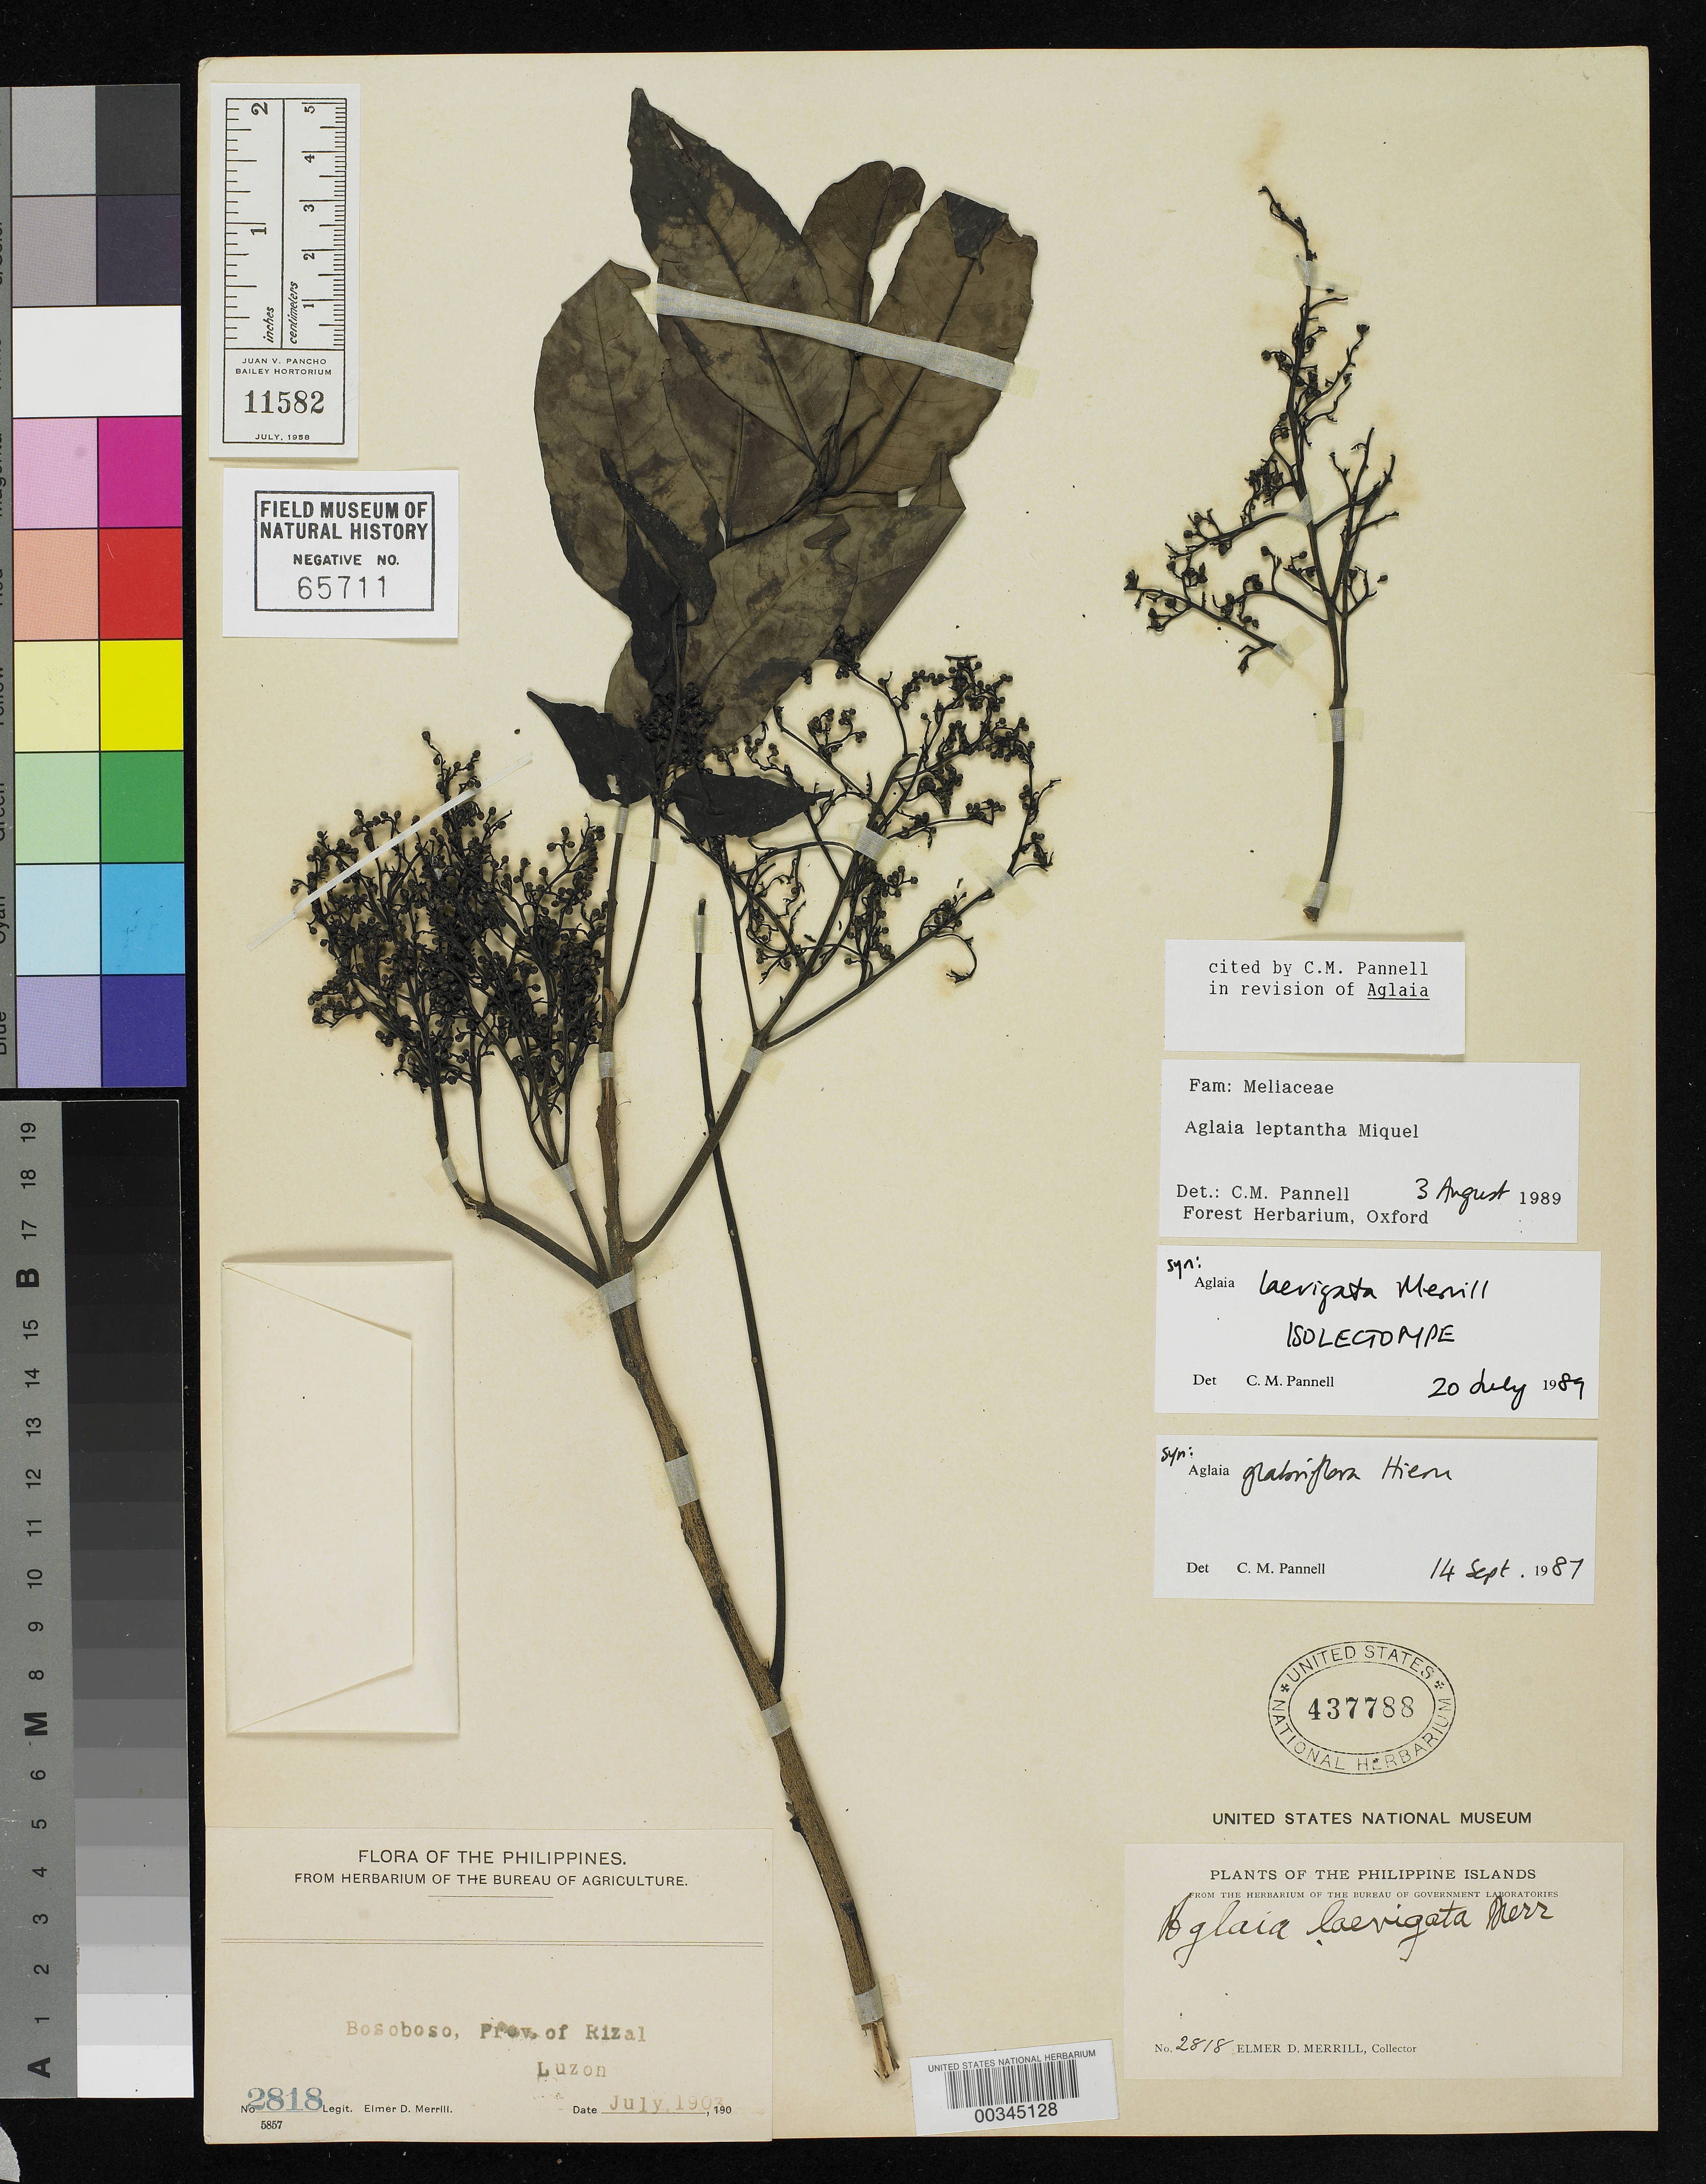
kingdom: Plantae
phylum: Tracheophyta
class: Magnoliopsida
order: Sapindales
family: Meliaceae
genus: Aglaia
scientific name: Aglaia laevigata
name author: Merr.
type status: Isolectotype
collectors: E. D. Merrill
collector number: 2818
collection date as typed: Jul 1903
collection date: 1903-07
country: Philippines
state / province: Calabarzon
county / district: Rizal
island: Luzon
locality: Bosoboso, Prov. of Rizal, Luzon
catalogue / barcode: US 437788